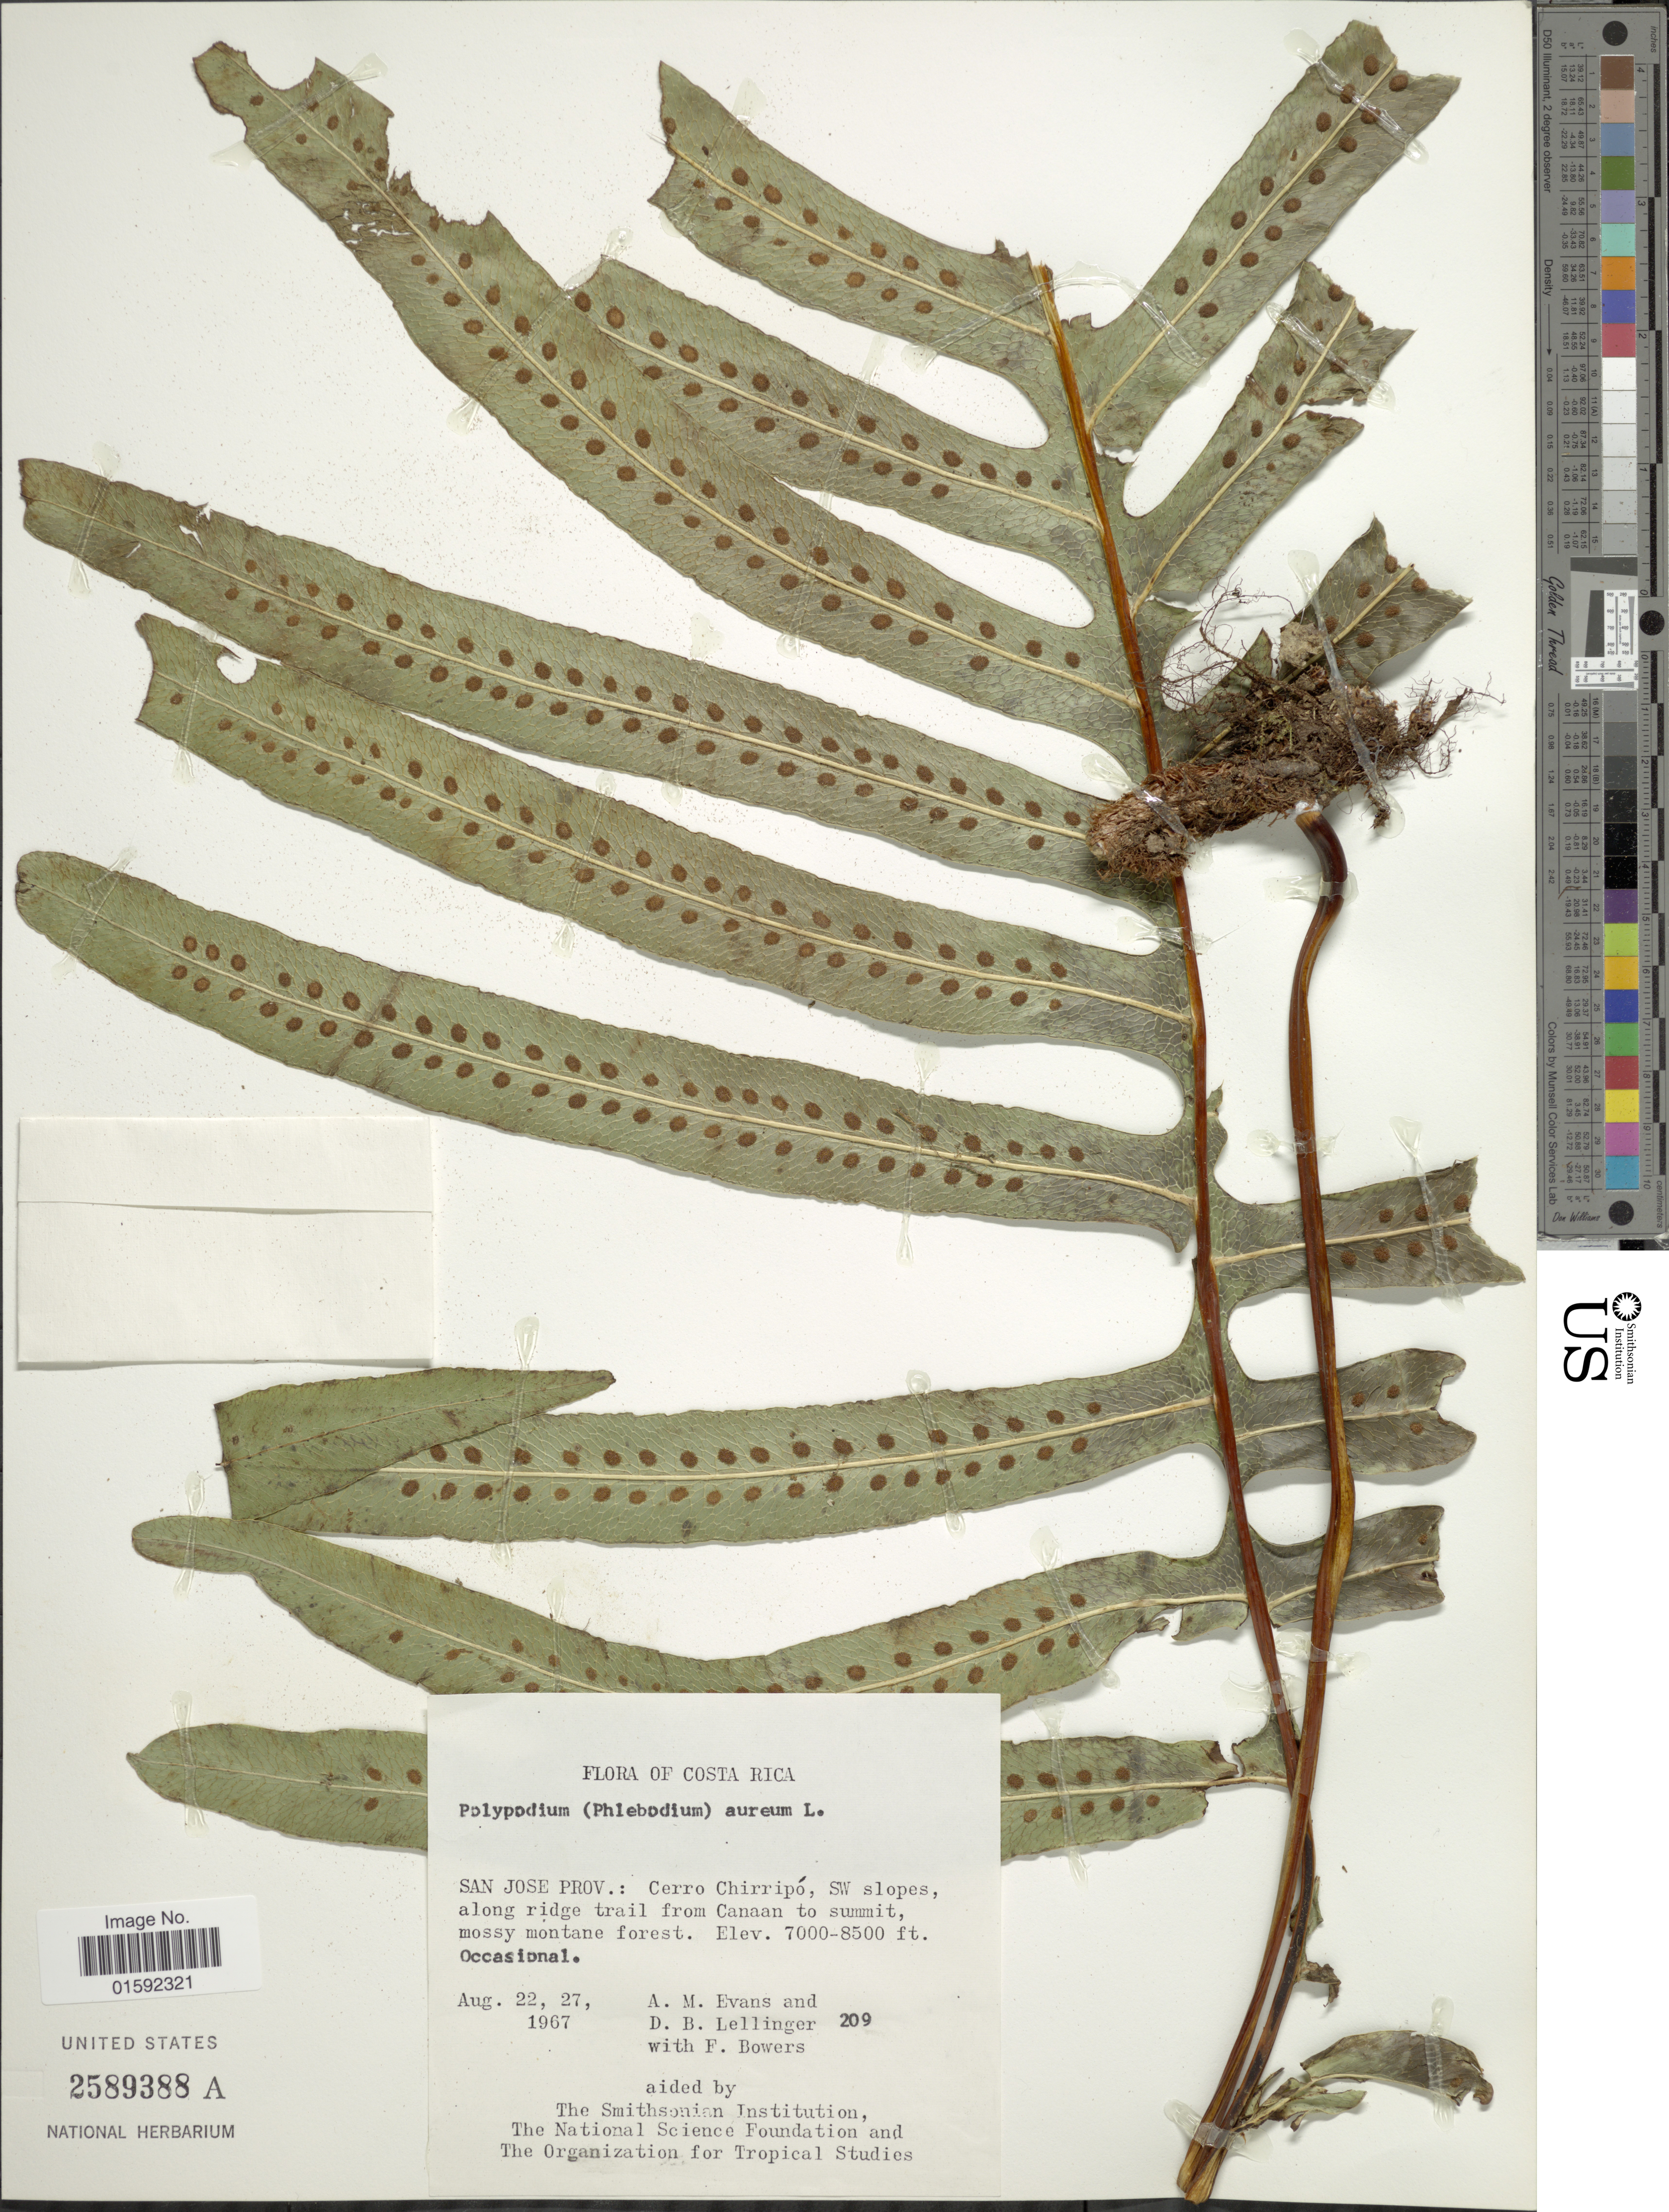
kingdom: Plantae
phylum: Tracheophyta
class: Polypodiopsida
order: Polypodiales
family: Polypodiaceae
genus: Phlebodium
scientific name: Phlebodium pseudoaureum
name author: (Cav.) Lellinger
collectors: A. M. Evans, D. B. Lellinger & F. Bowers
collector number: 209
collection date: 1967-08-22/1967-08-27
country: Costa Rica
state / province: San José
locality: Costa Rica, San Jose prov.: cerro Chiripó, SW slopes. along ridge trail from Canaan to summit.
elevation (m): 2134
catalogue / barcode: US 2589388A